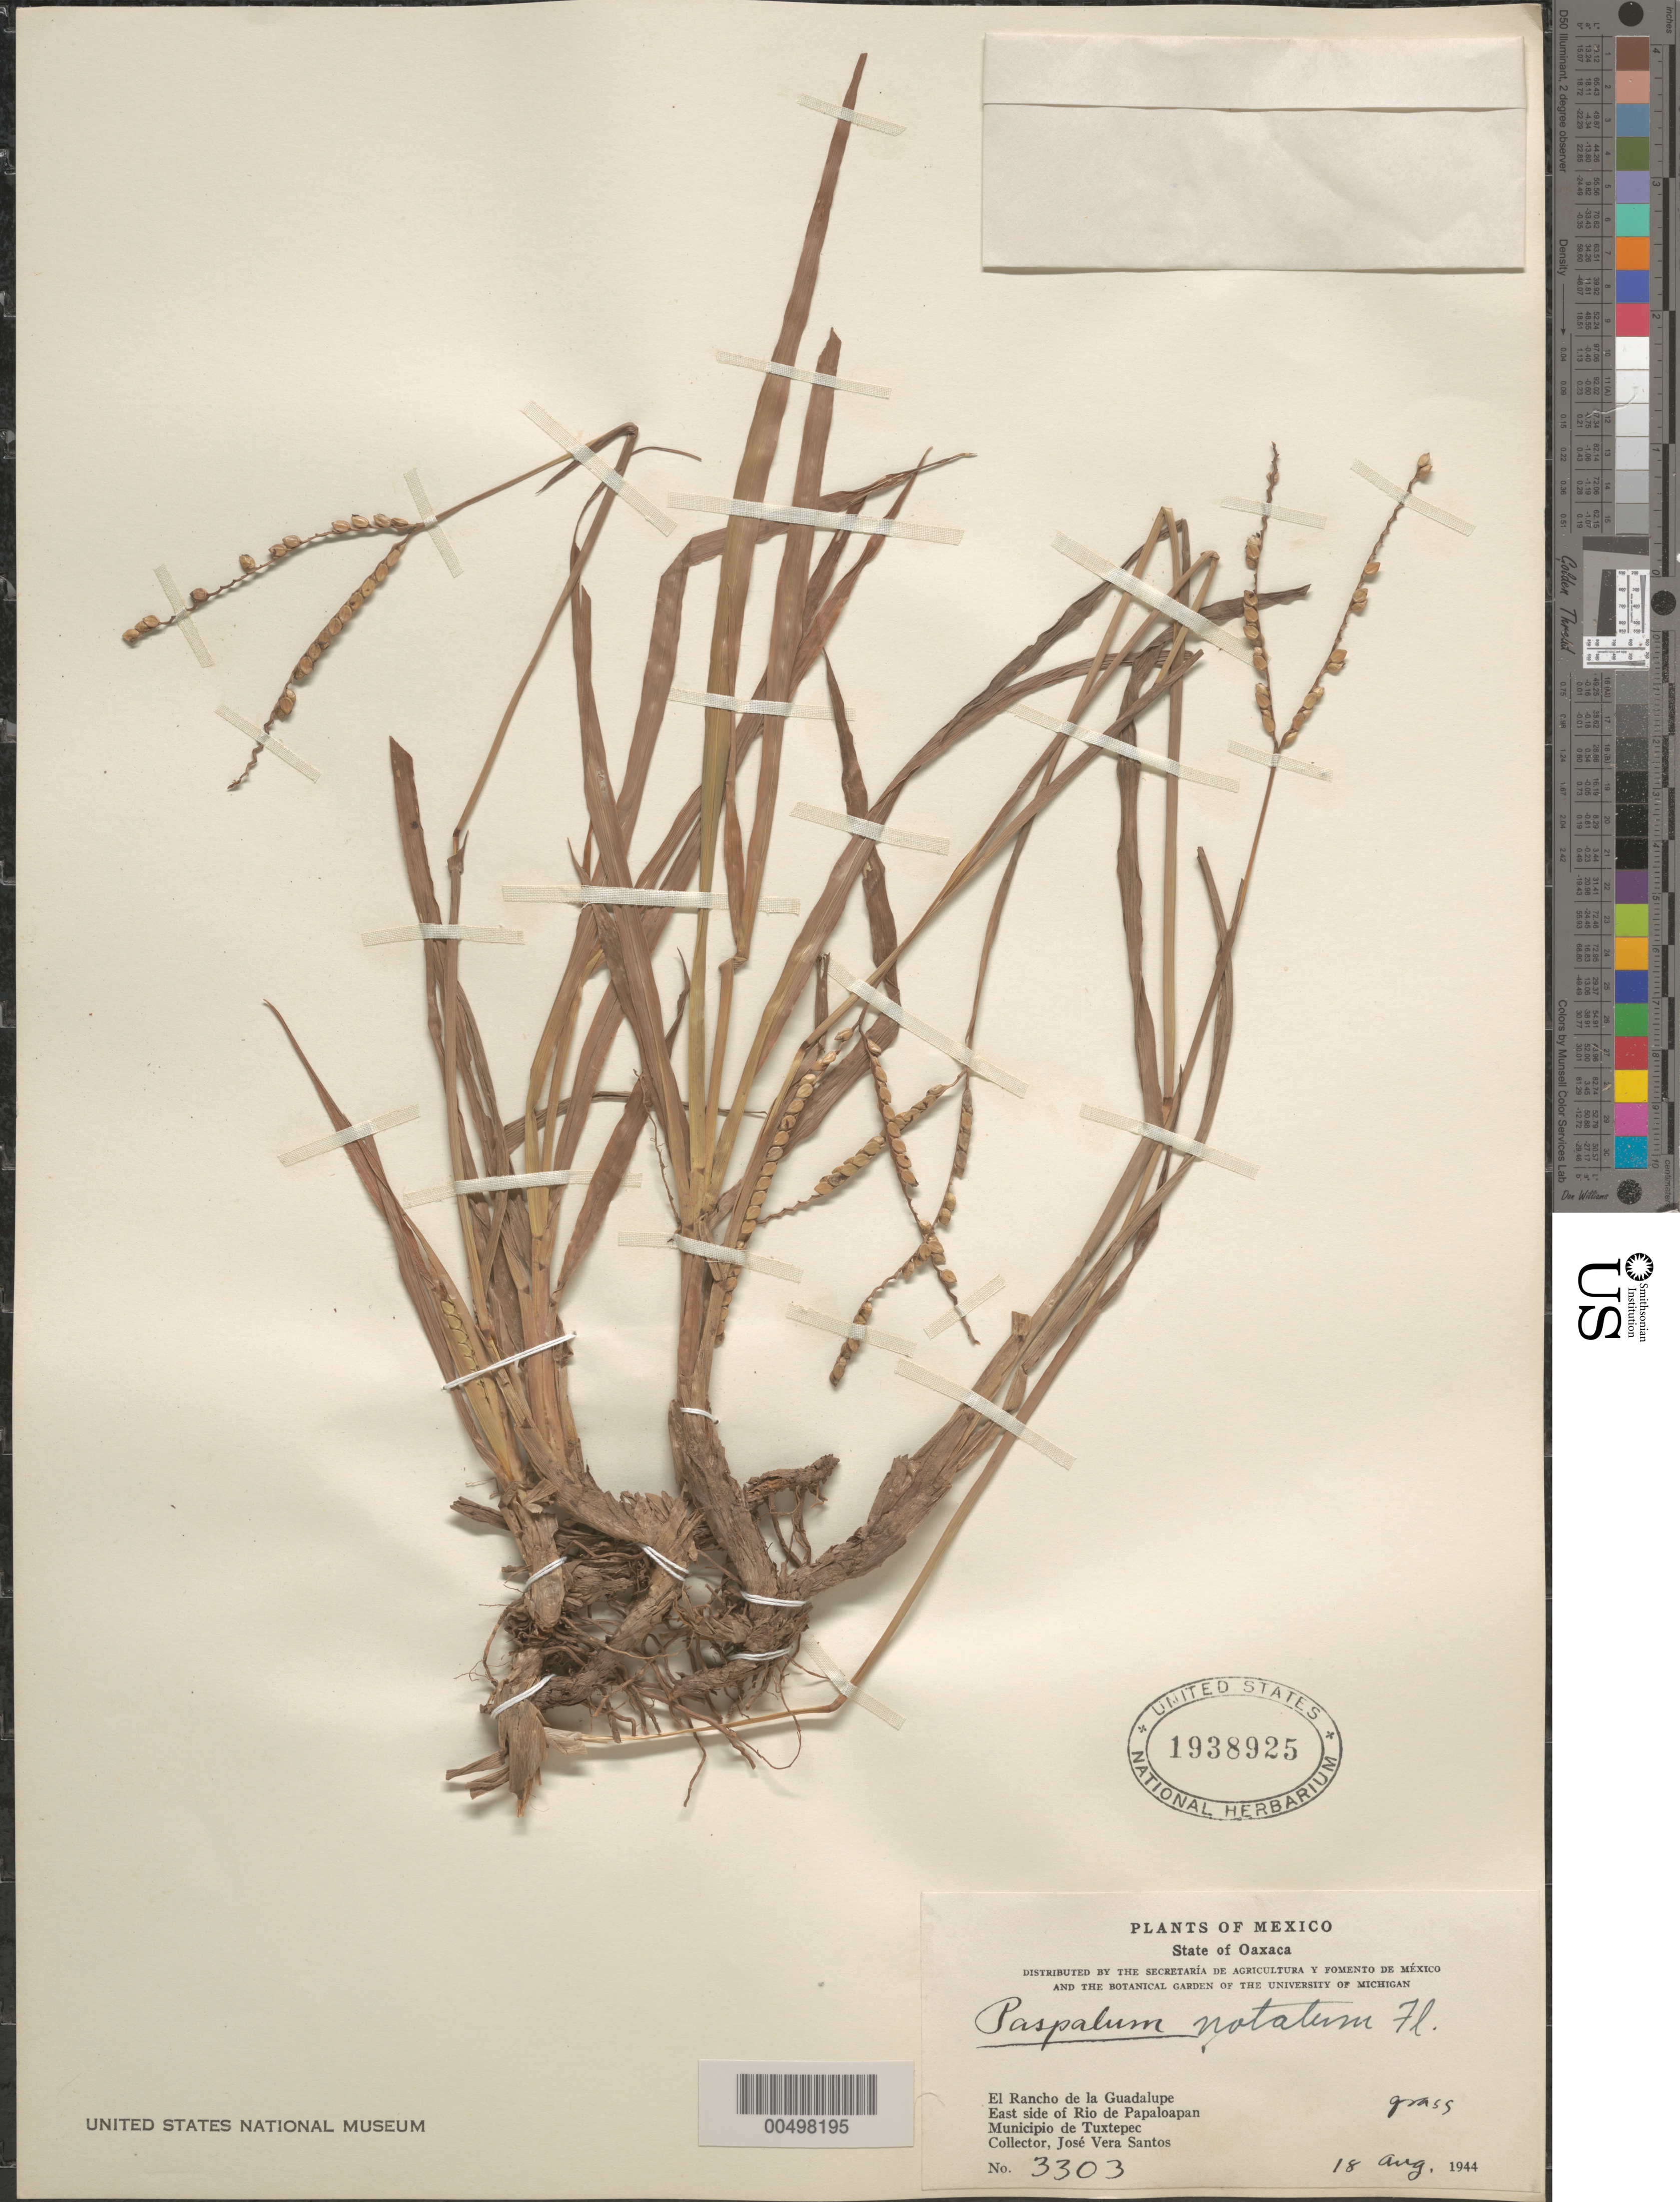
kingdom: Plantae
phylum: Tracheophyta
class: Liliopsida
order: Poales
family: Poaceae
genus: Paspalum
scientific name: Paspalum notatum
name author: Flüggé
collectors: J. V. Santos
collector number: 3303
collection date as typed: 18 Aug 1944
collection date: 1944-08-18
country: Mexico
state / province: Oaxaca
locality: El Rancho de la Guadalupe, E side of Rio de Papaloapan, Mun of Tuxtepec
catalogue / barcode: US 1938925